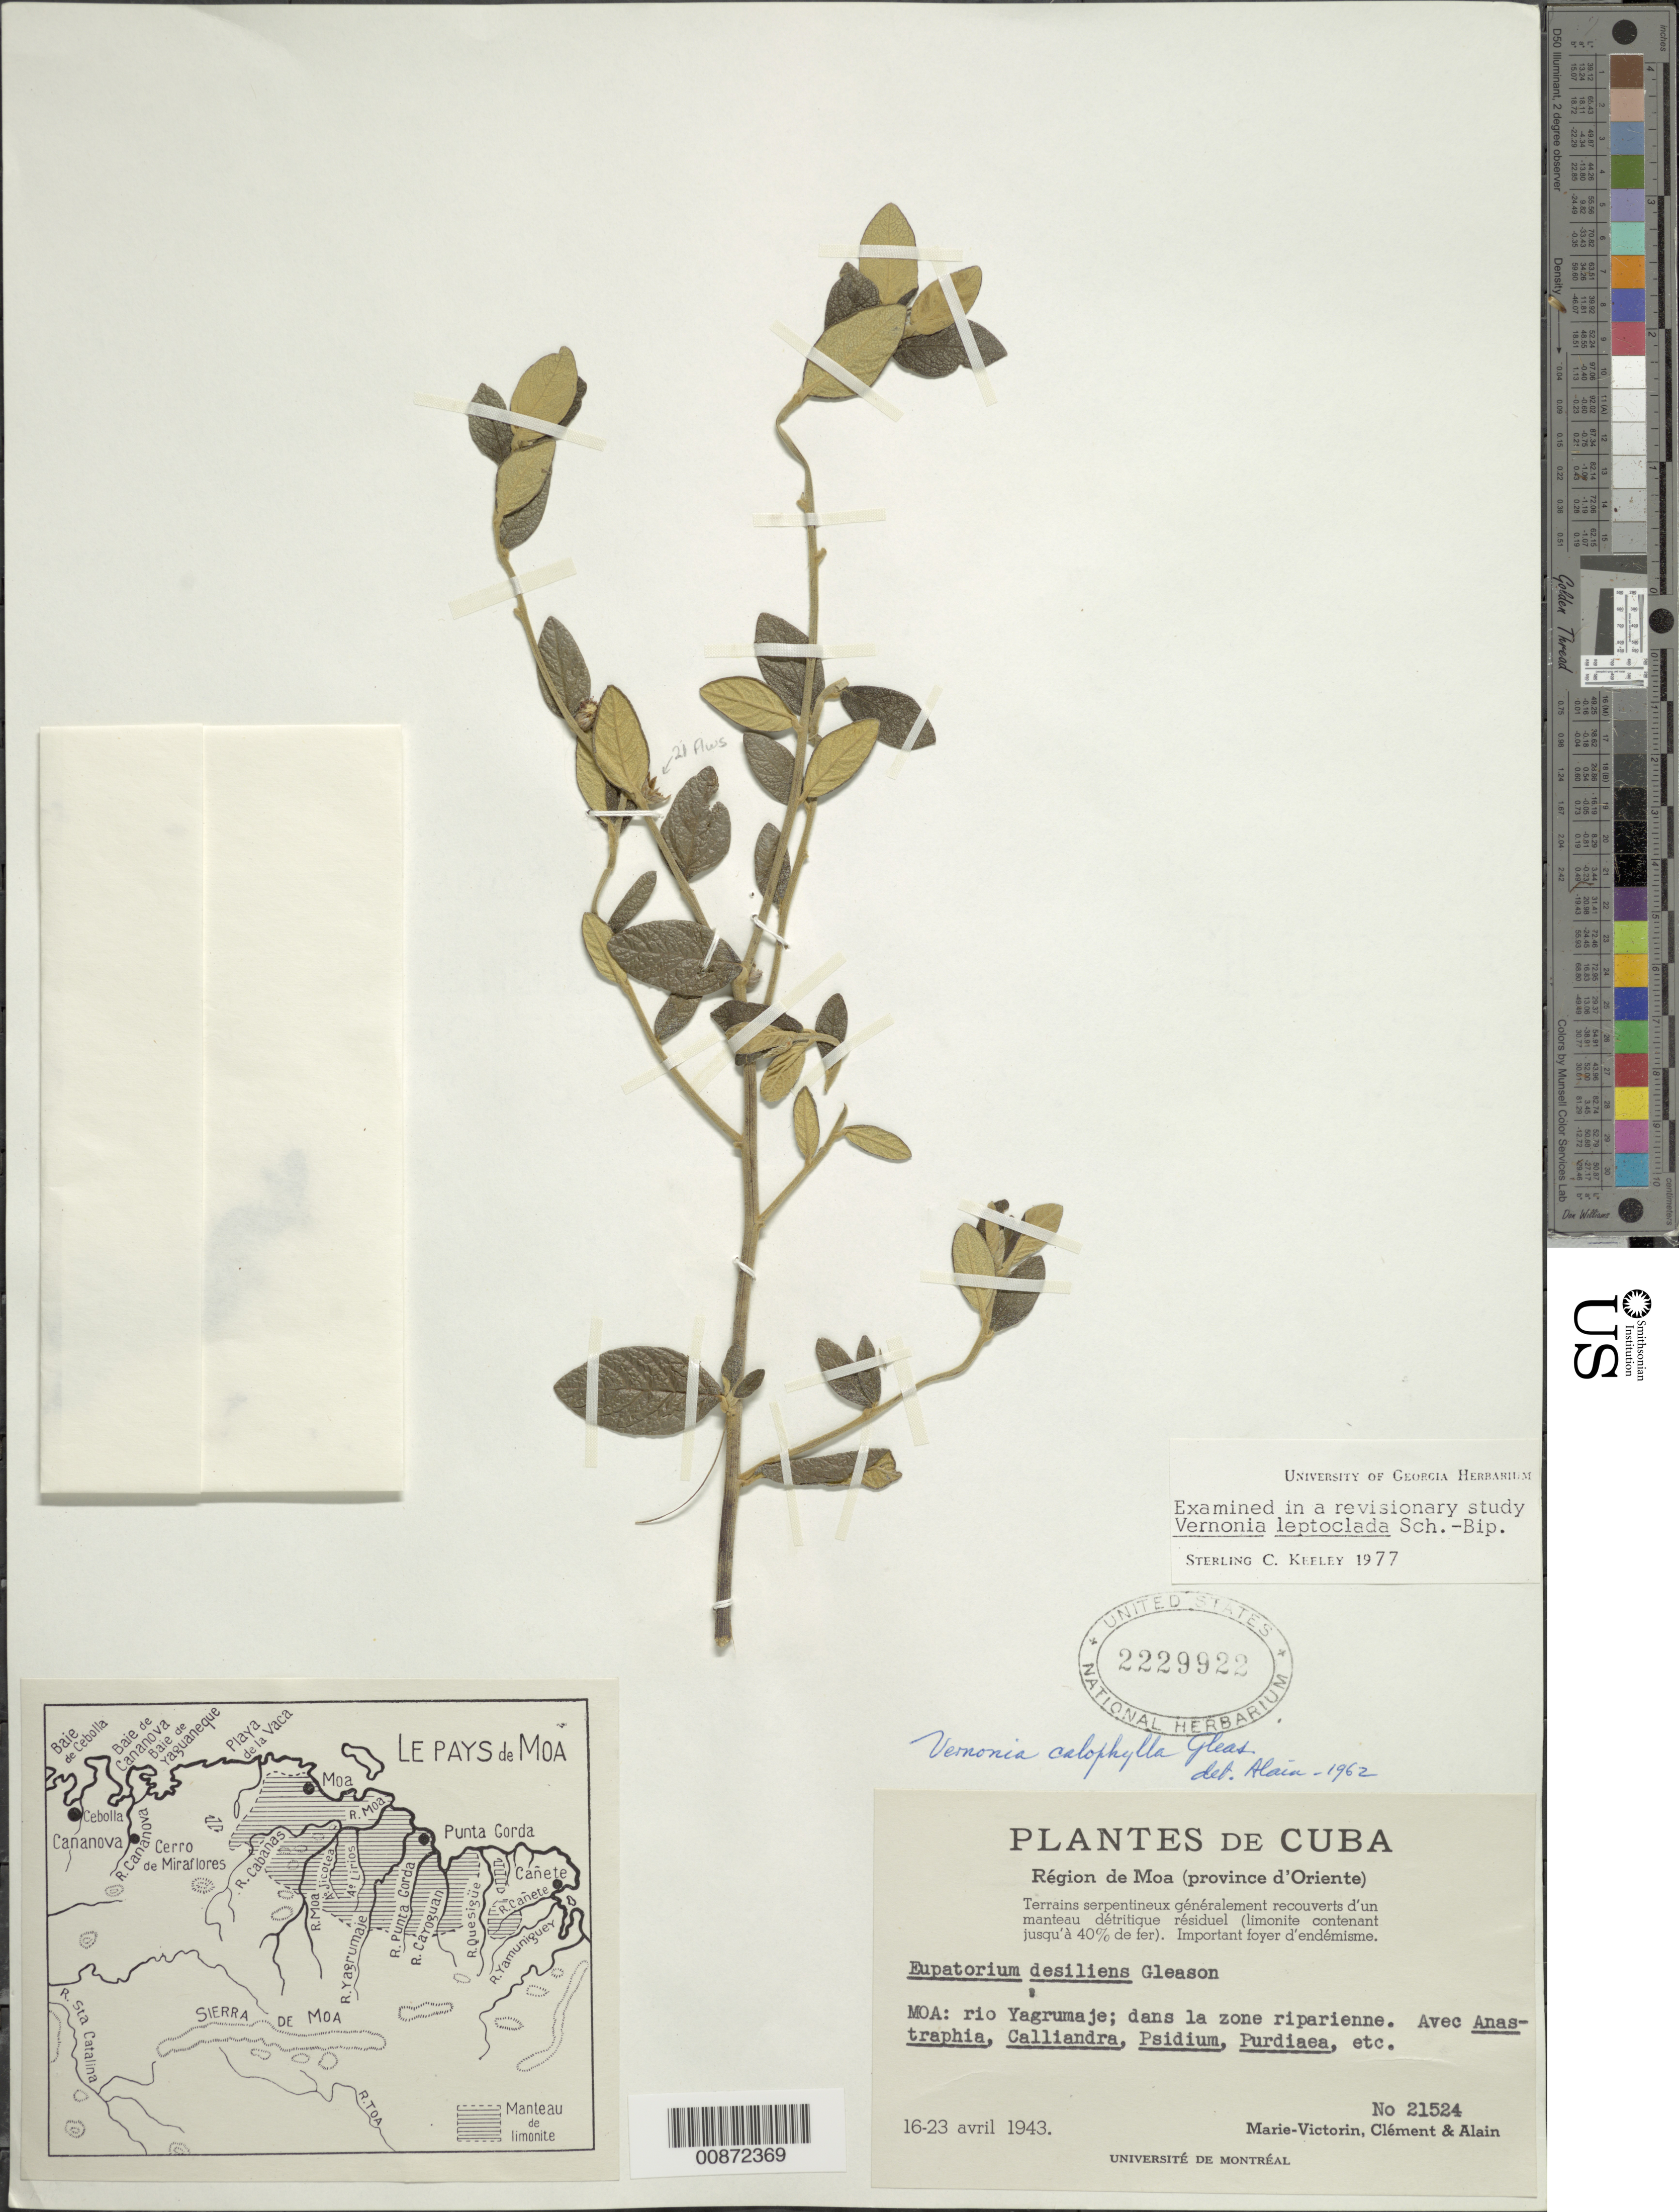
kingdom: Plantae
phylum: Tracheophyta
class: Magnoliopsida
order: Asterales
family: Asteraceae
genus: Lepidaploa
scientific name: Lepidaploa leptoclada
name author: (Sch. Bip.) H. Rob.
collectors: Fr. Marie-Victorin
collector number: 21524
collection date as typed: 16 Apr 1943 to 23 Apr 1943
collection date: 1943-04-16/1943-04-23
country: Cuba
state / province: Holguín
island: Cuba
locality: Moa: rio Yagrumaje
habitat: Dans la zone riparienne, avec Anastaphi, Calliandra, Psidium, Purdiaea, etc. Terrains serpentineux.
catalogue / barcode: US 2229922